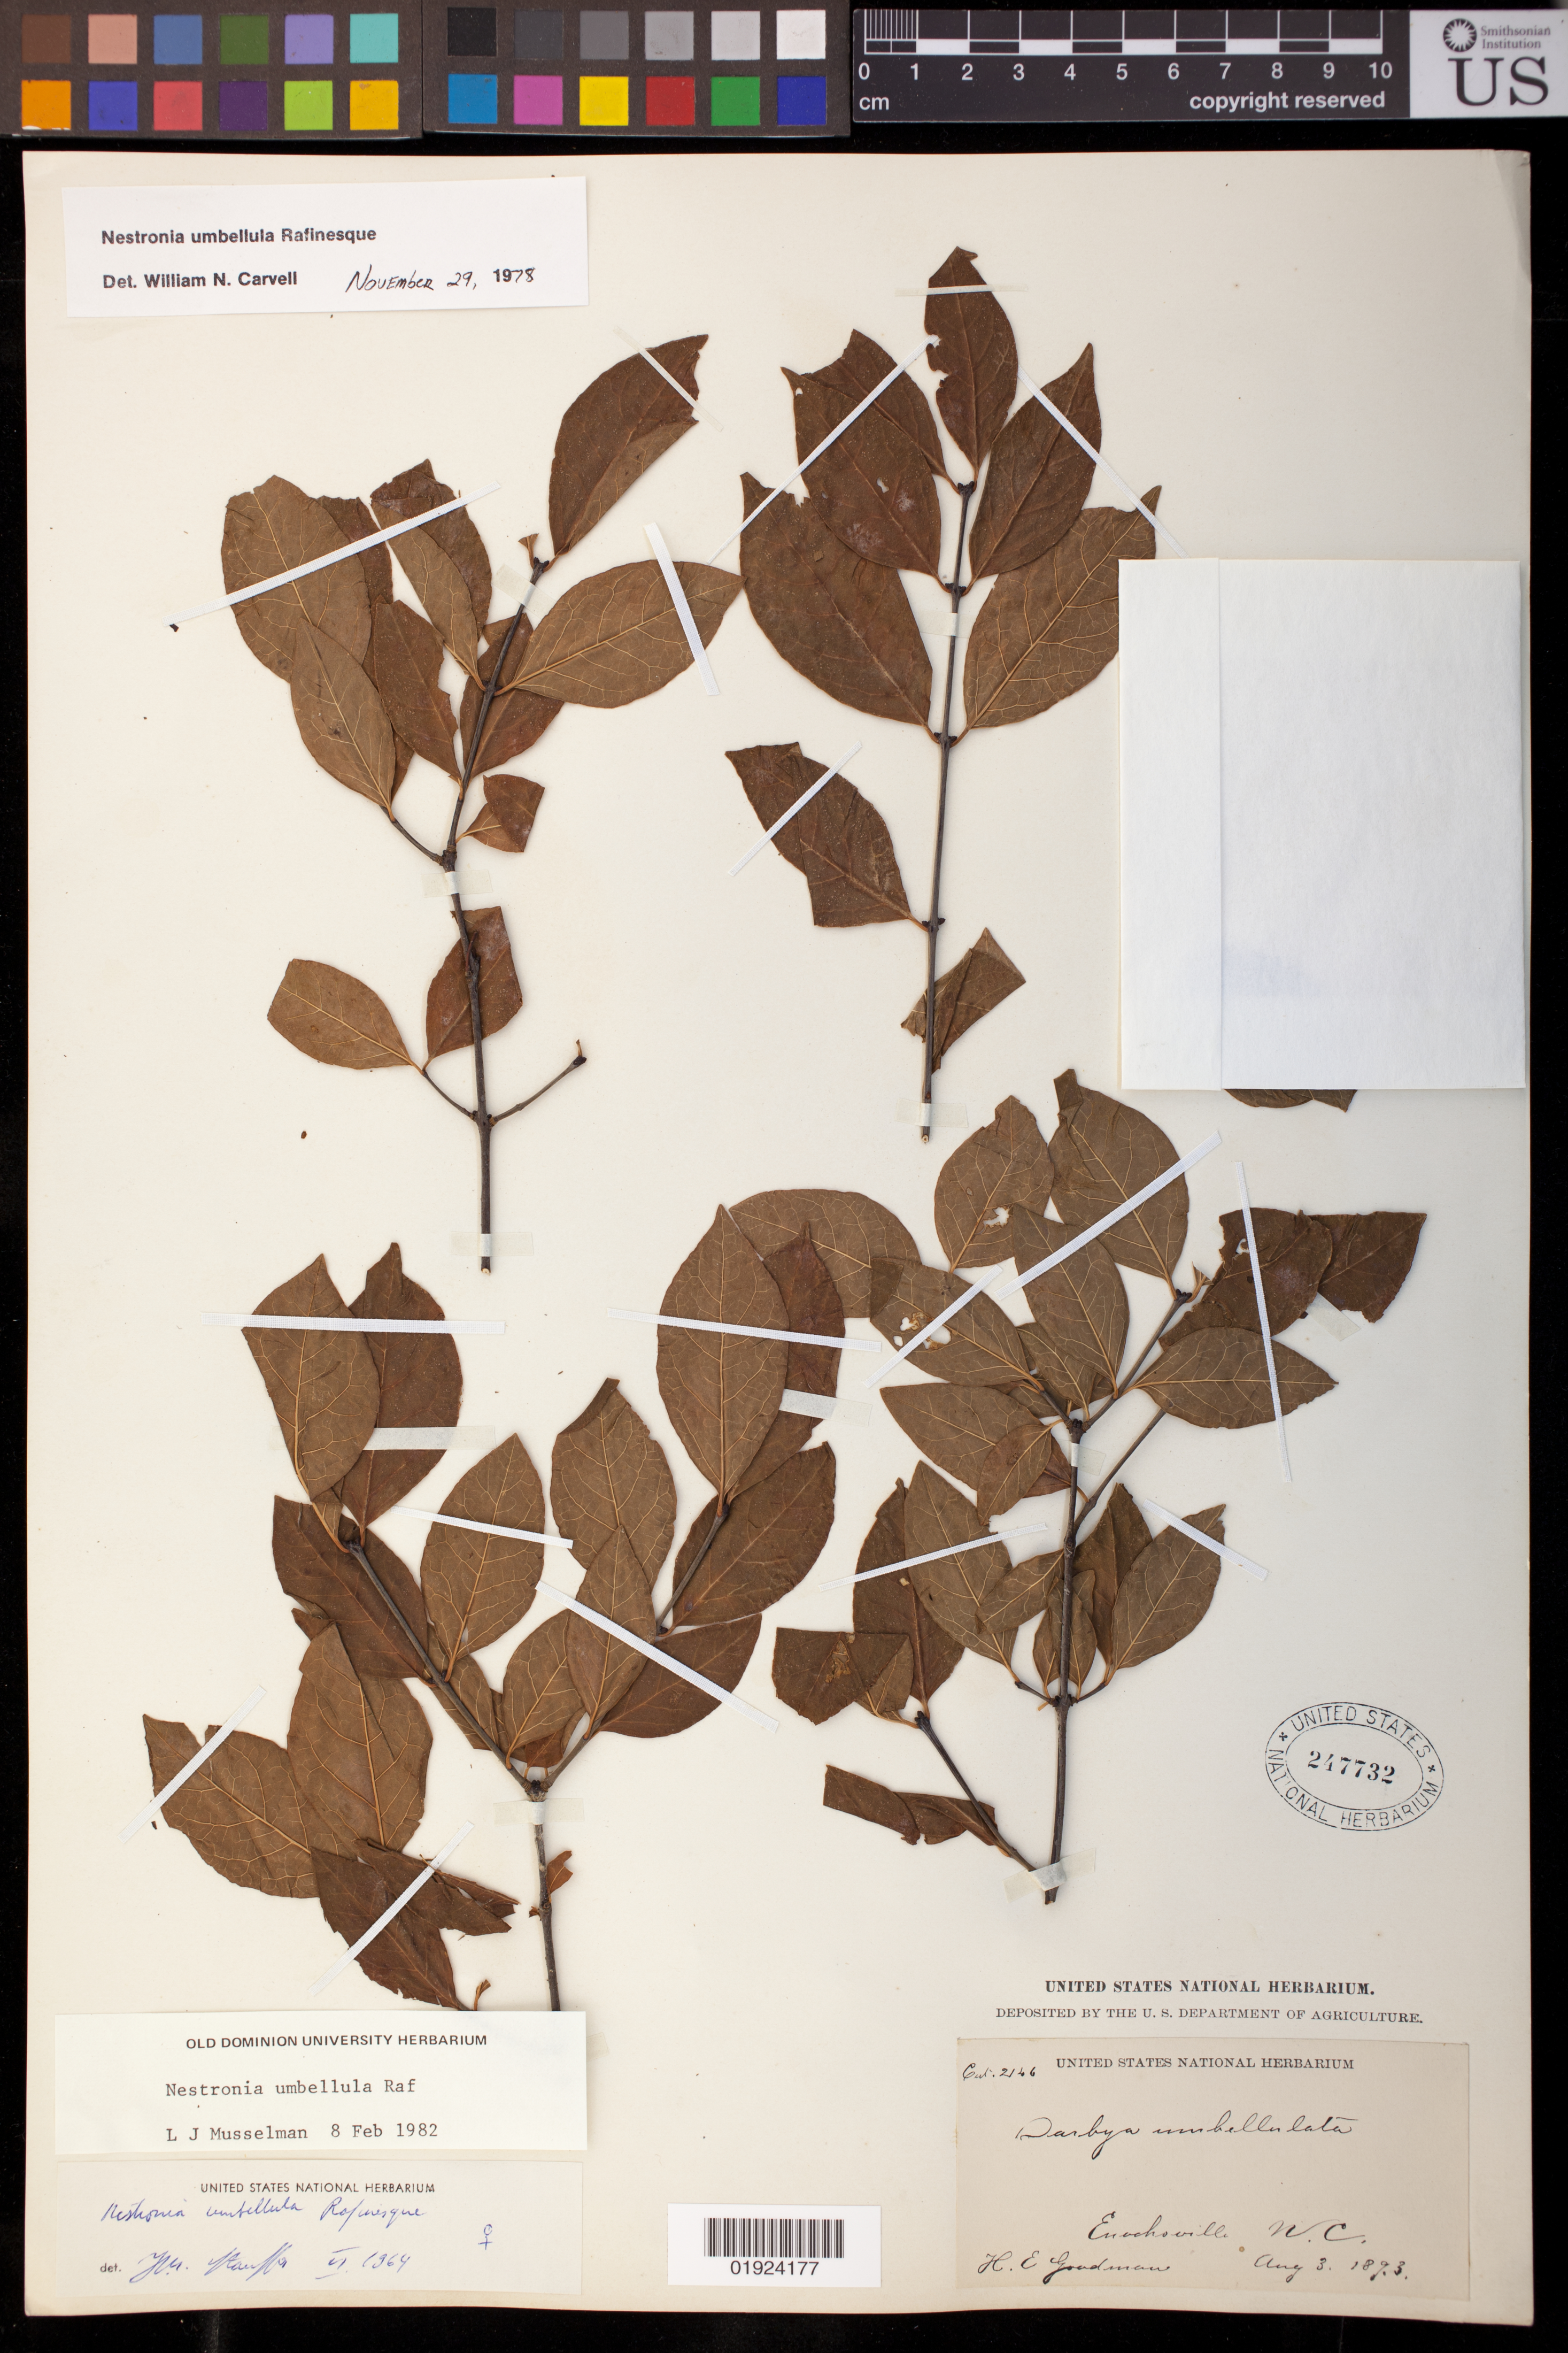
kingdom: Plantae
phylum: Tracheophyta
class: Magnoliopsida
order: Santalales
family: Santalaceae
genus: Nestronia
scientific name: Nestronia umbellula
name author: Raf.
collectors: H. Goodman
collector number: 2146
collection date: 1893-08-03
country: United States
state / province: North Carolina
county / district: Rowan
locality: Enochsville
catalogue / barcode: US 247732